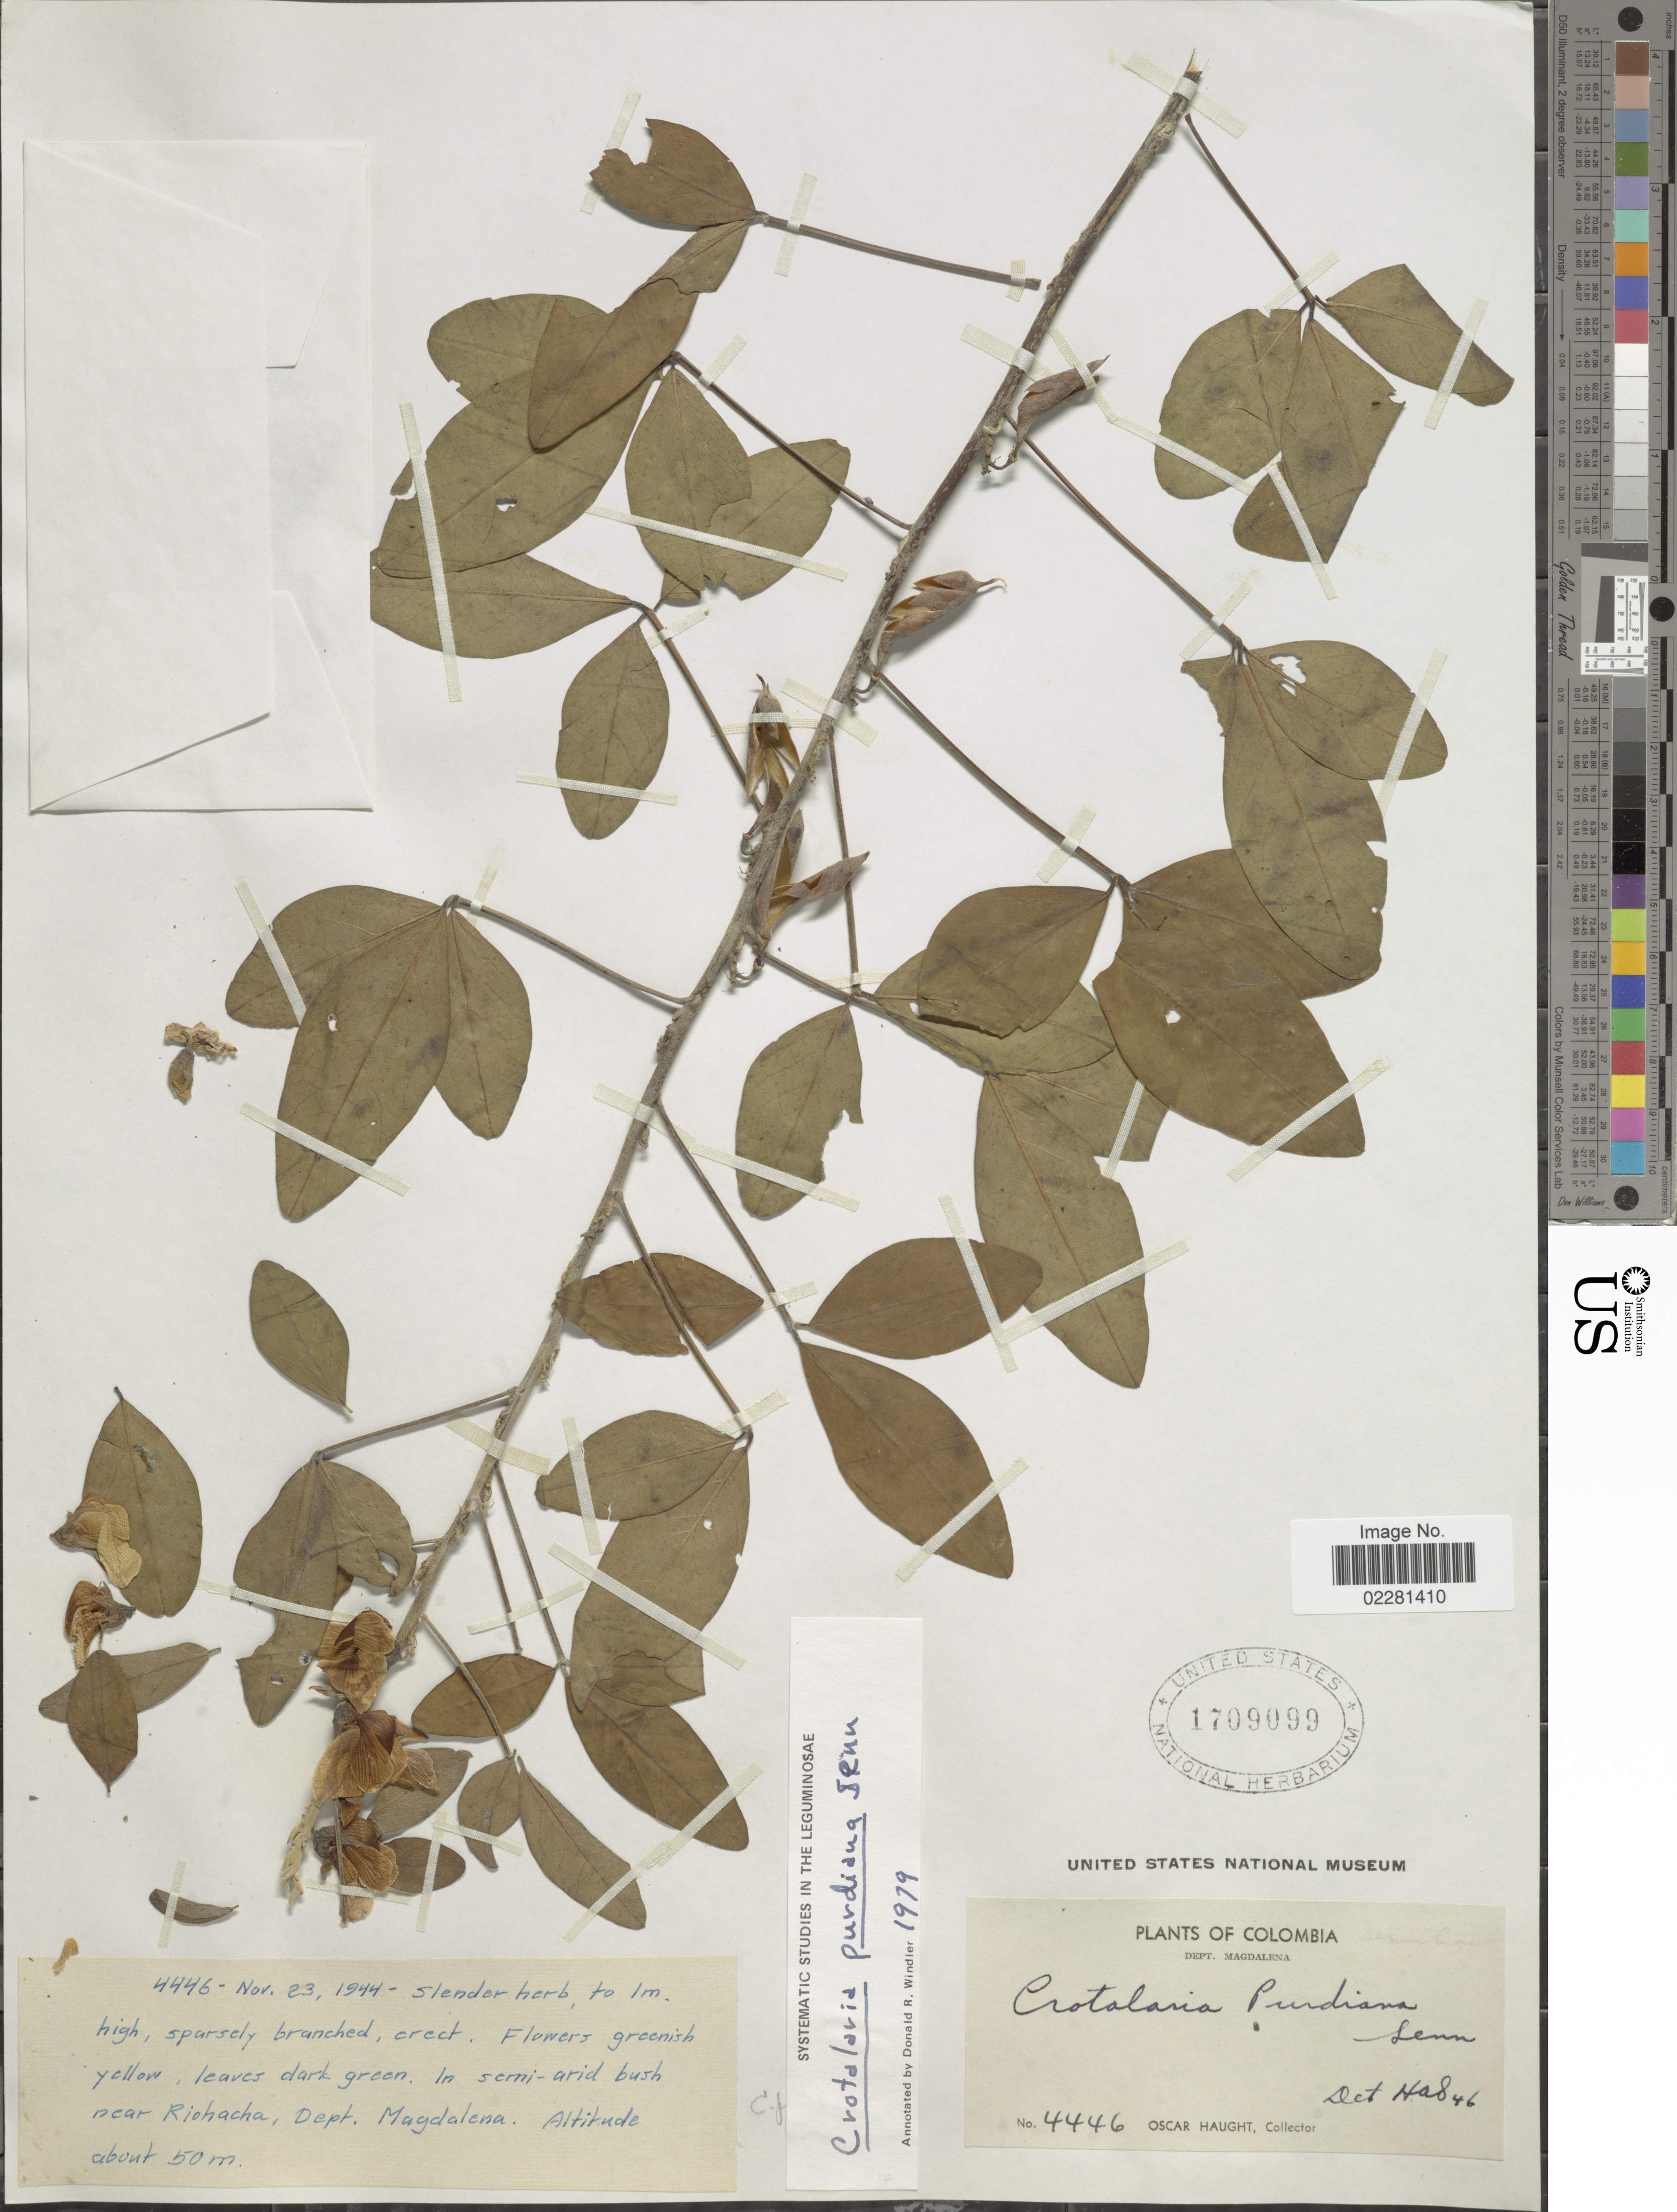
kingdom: Plantae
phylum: Tracheophyta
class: Magnoliopsida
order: Fabales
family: Fabaceae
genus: Crotalaria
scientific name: Crotalaria purdiana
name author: H. Senn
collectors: O. Haught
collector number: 4446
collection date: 1944-11-23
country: Colombia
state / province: Magdalena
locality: Near Riohacha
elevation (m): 50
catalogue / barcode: US 1709099